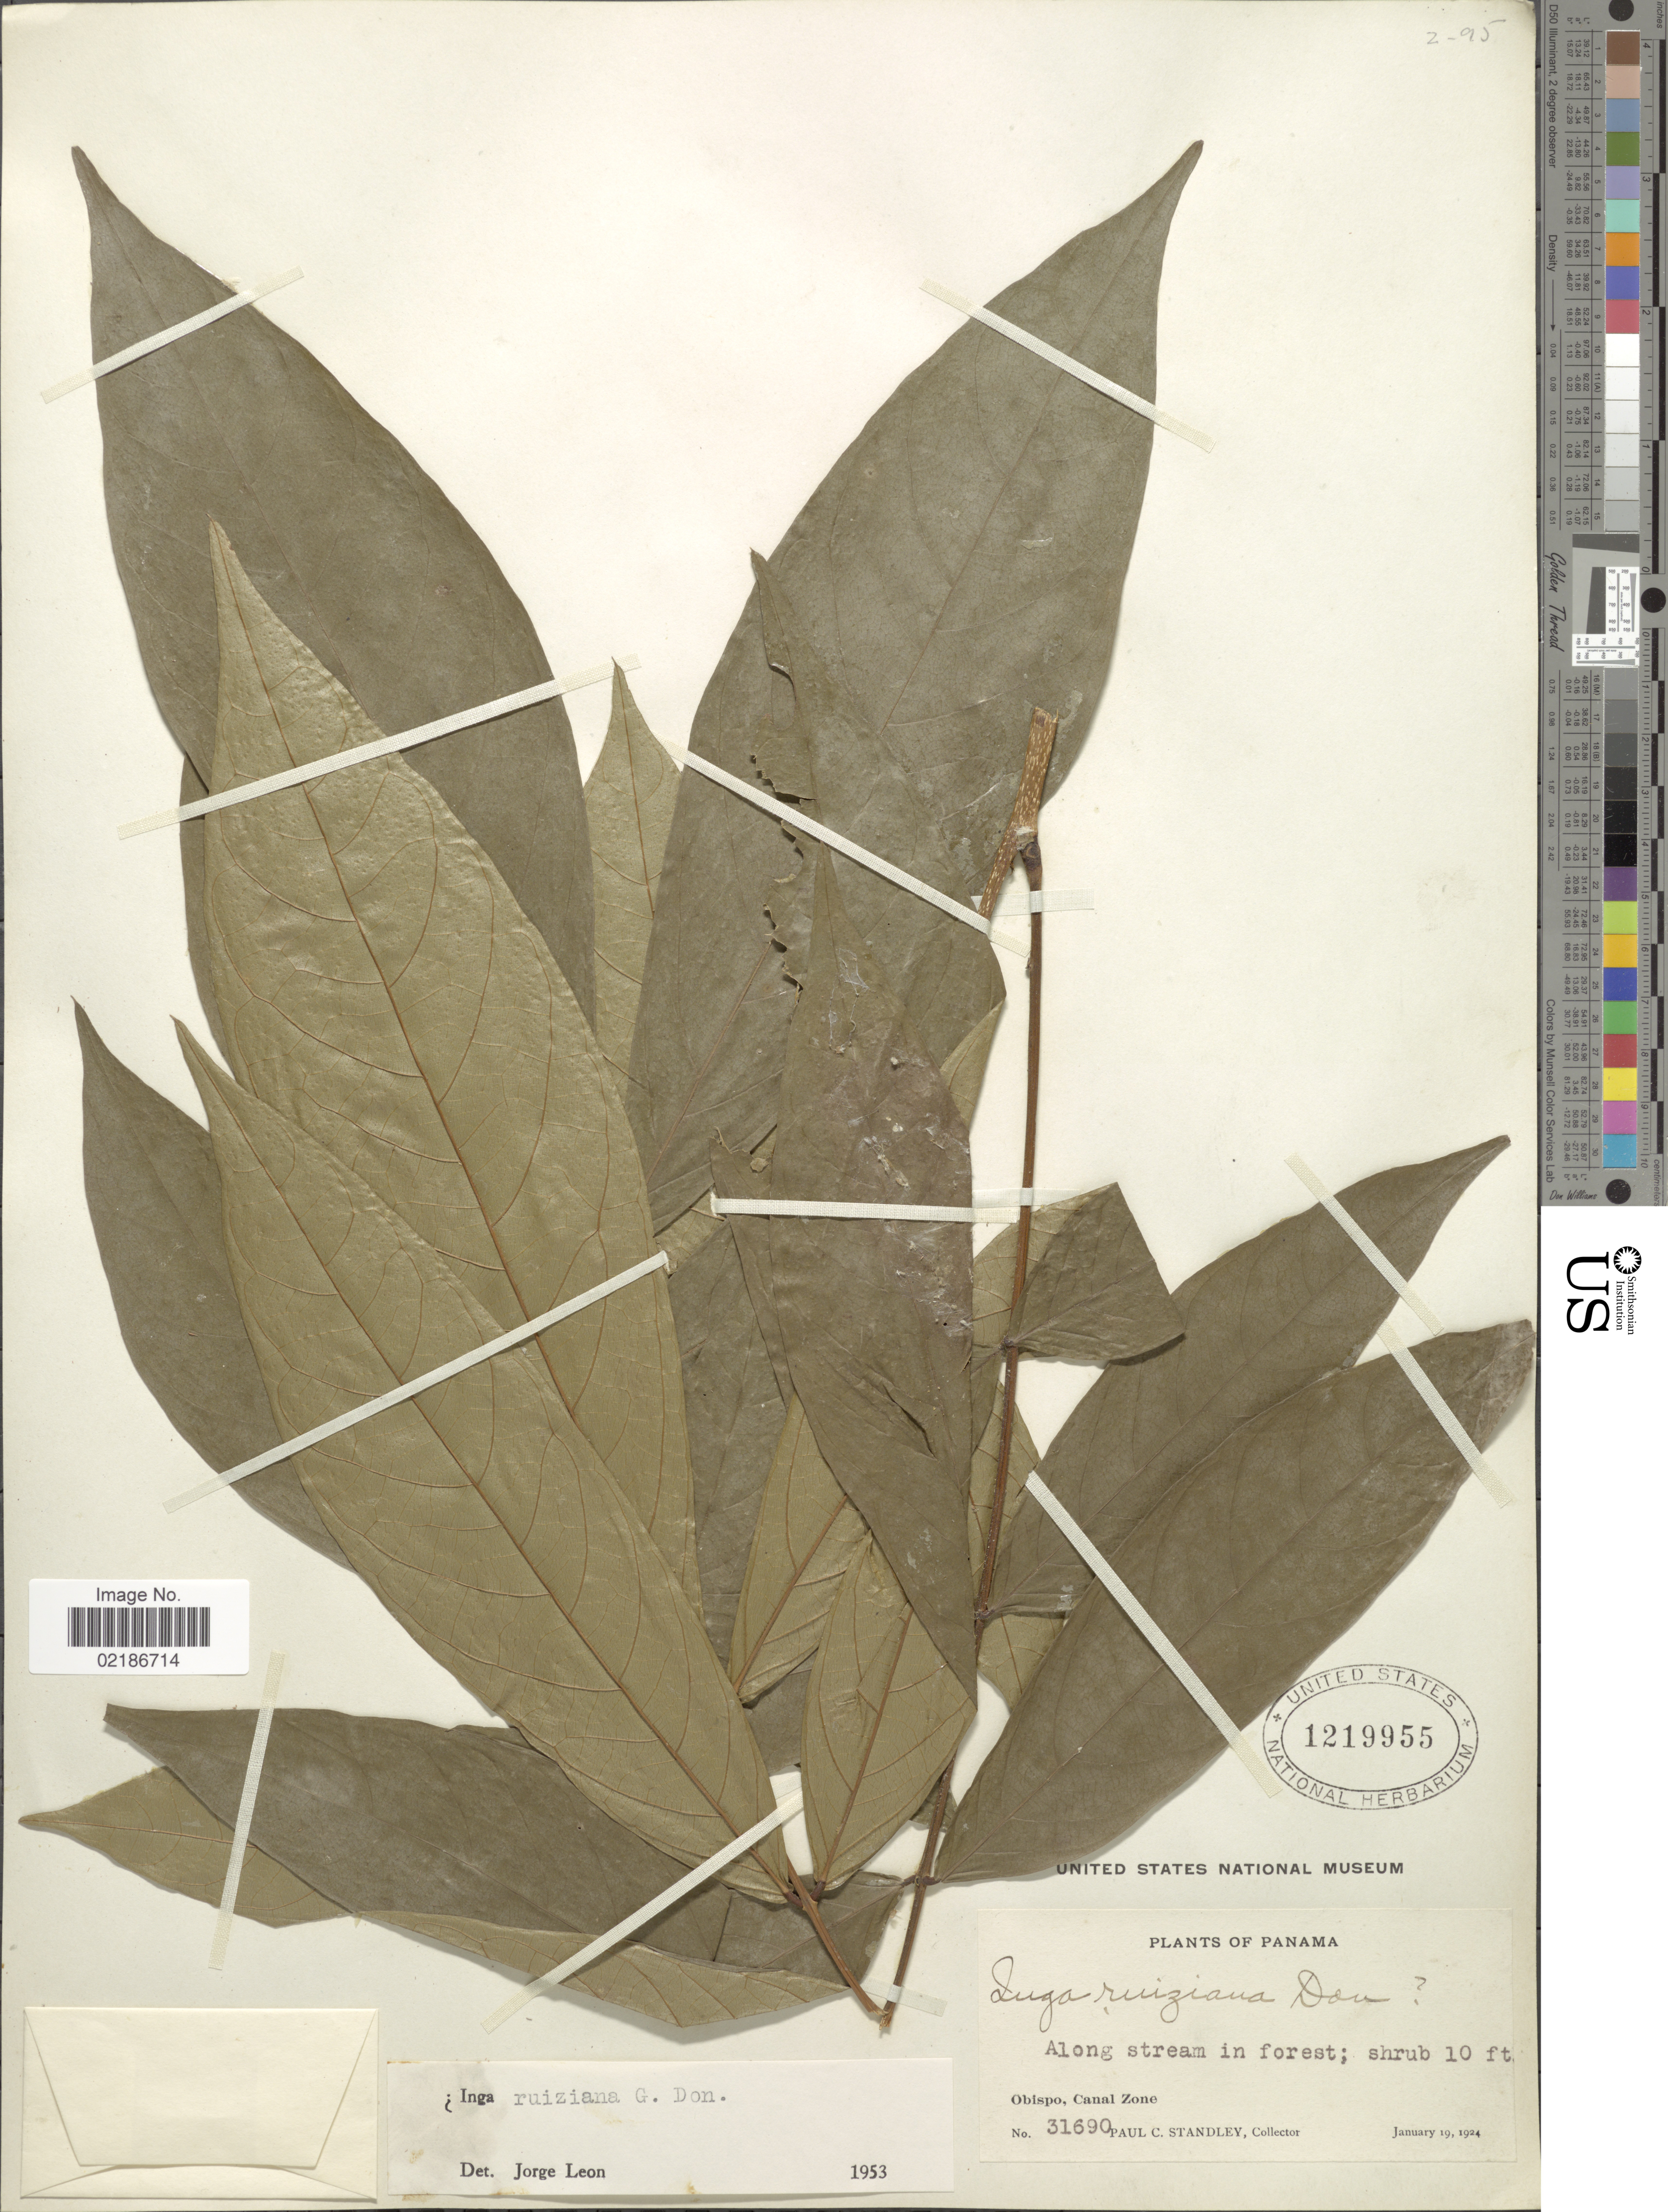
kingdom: Plantae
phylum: Tracheophyta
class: Magnoliopsida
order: Fabales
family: Fabaceae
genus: Inga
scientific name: Inga ruiziana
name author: G. Don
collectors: P. C. Standley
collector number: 31690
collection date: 1924-01-19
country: Panama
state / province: Colón / Panamá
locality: Obispo, Canal Zone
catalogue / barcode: US 1219955